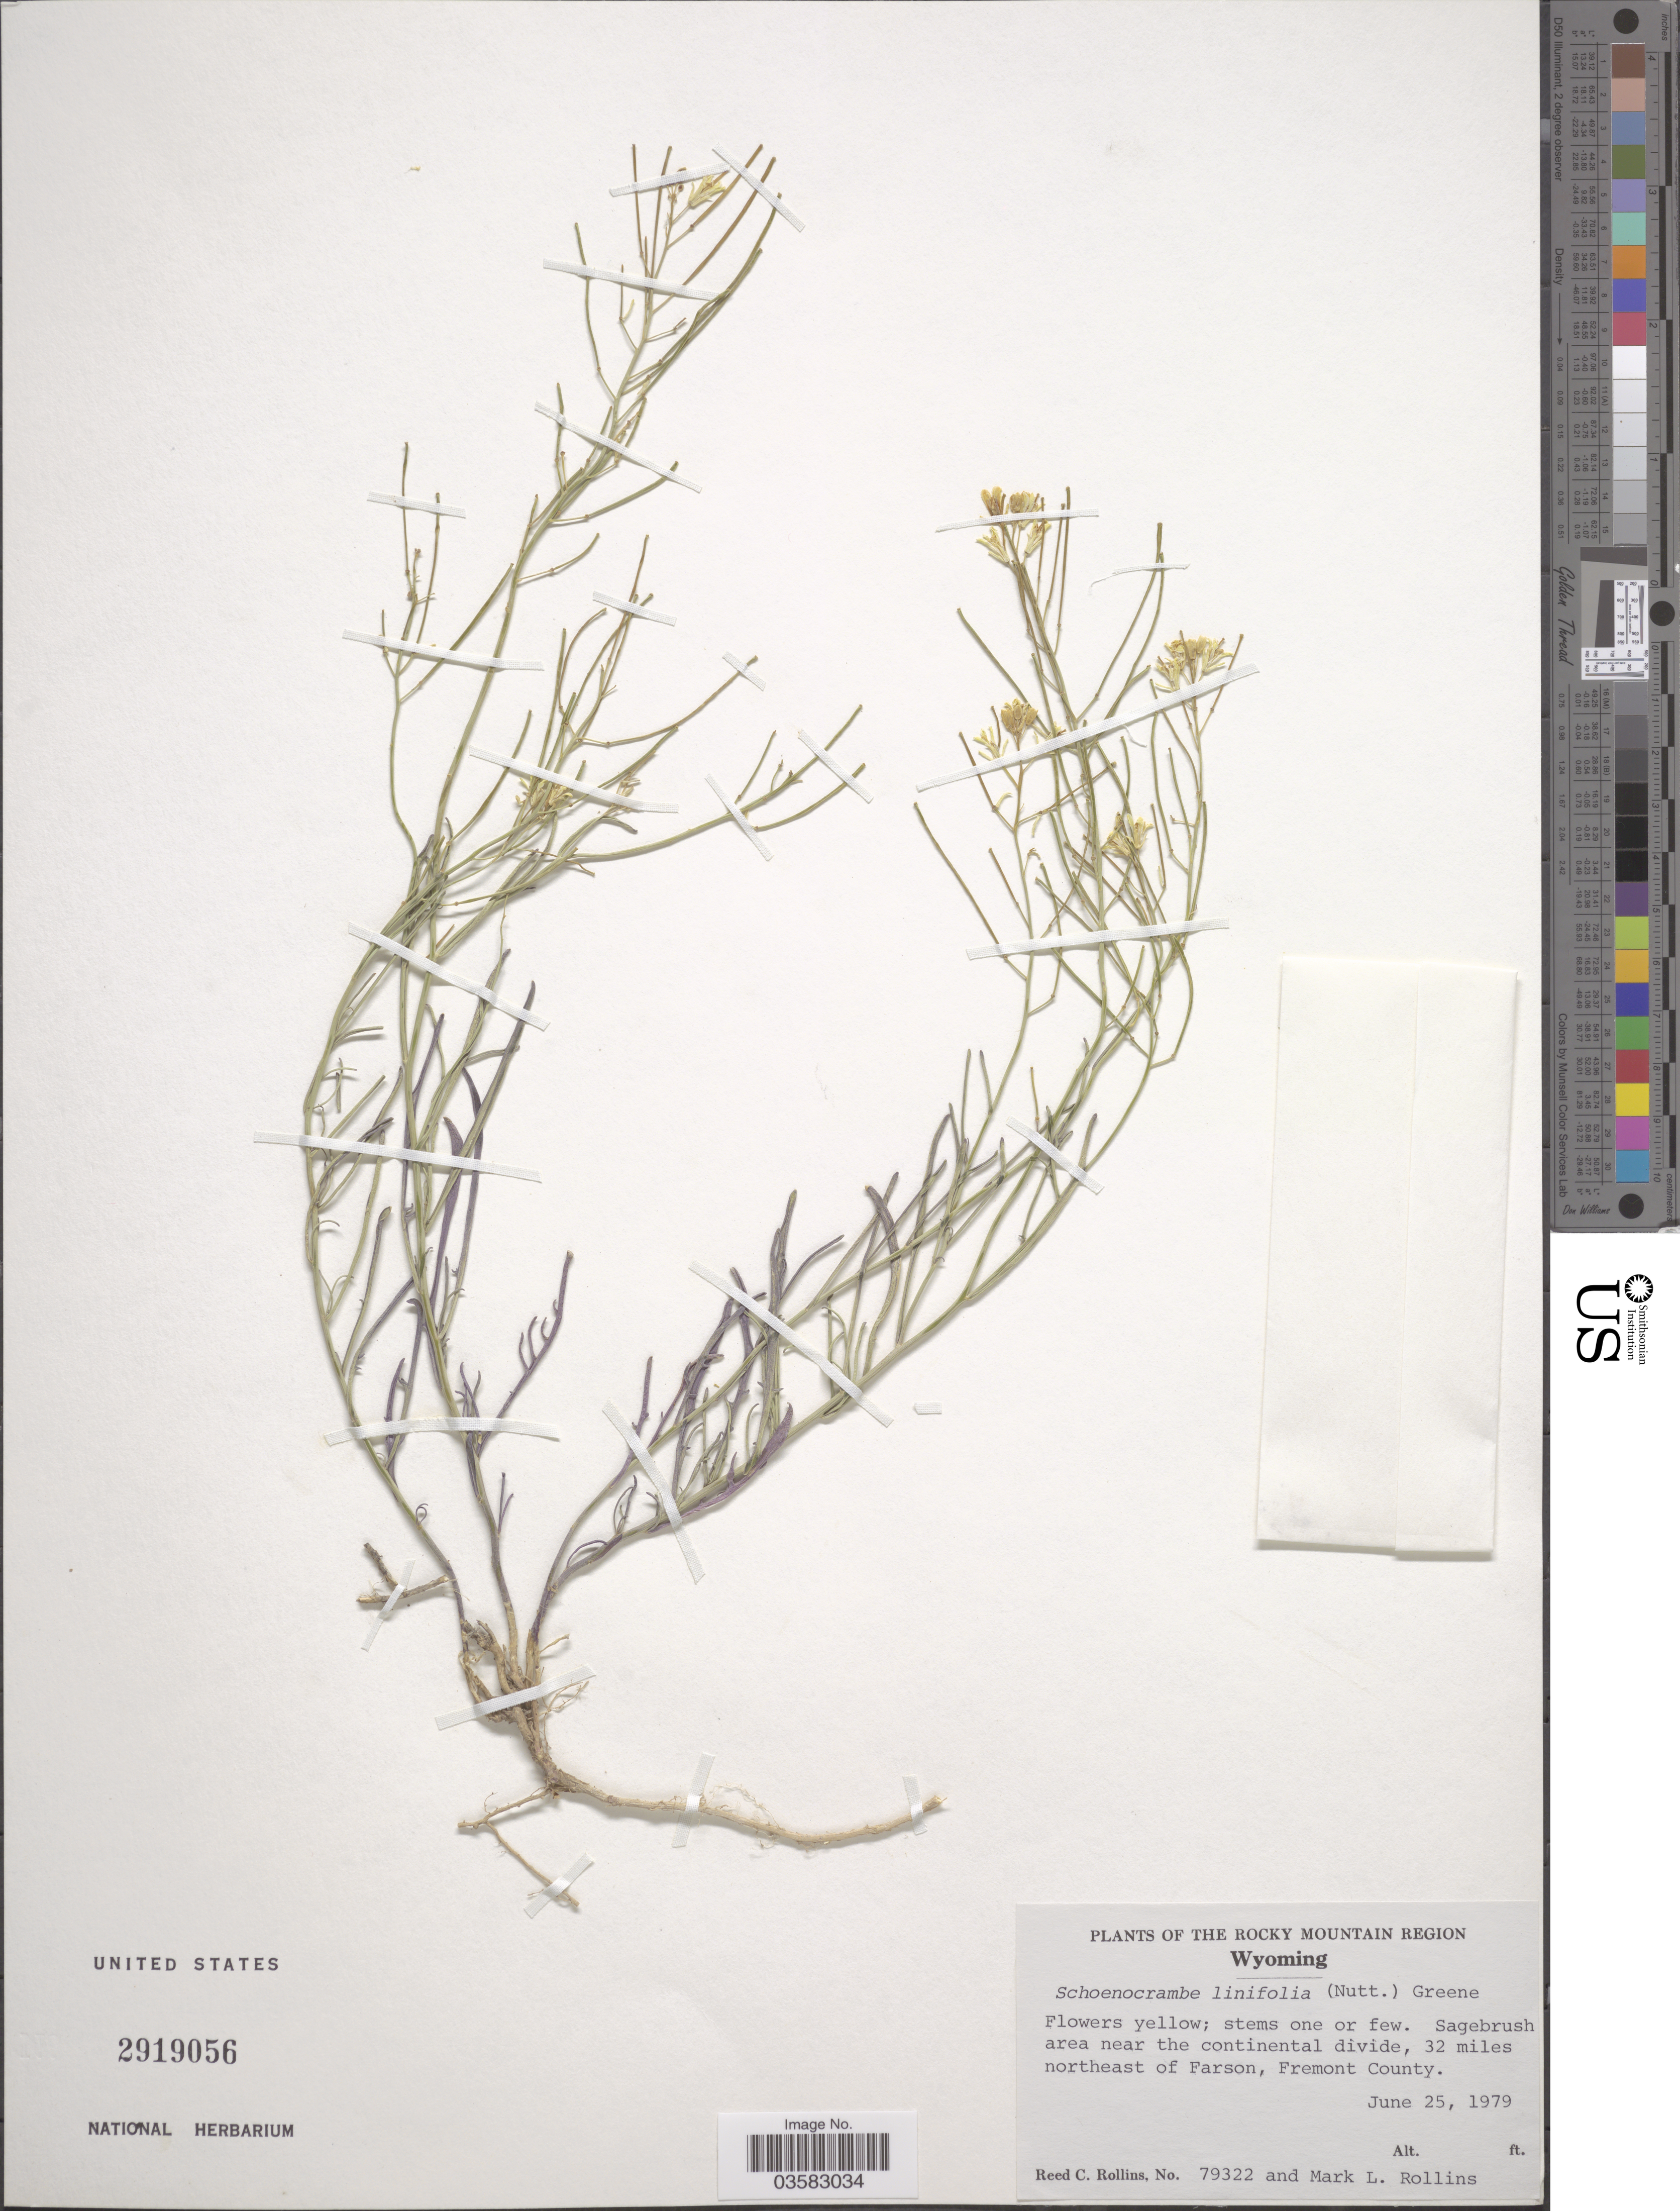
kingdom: Plantae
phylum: Tracheophyta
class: Magnoliopsida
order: Brassicales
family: Brassicaceae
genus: Sisymbrium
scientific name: Sisymbrium linifolium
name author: (Nutt.) Nutt. ex Torr. & A. Gray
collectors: R. C. Rollins & M. Rollins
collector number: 79322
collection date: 1979-06-25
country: United States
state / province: Wyoming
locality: The Rocky Mountain Region. Sagebrush area near the continental divide, 32 miles northeast of Farson, Fremont County.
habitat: sagebrush area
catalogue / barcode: US 2919056